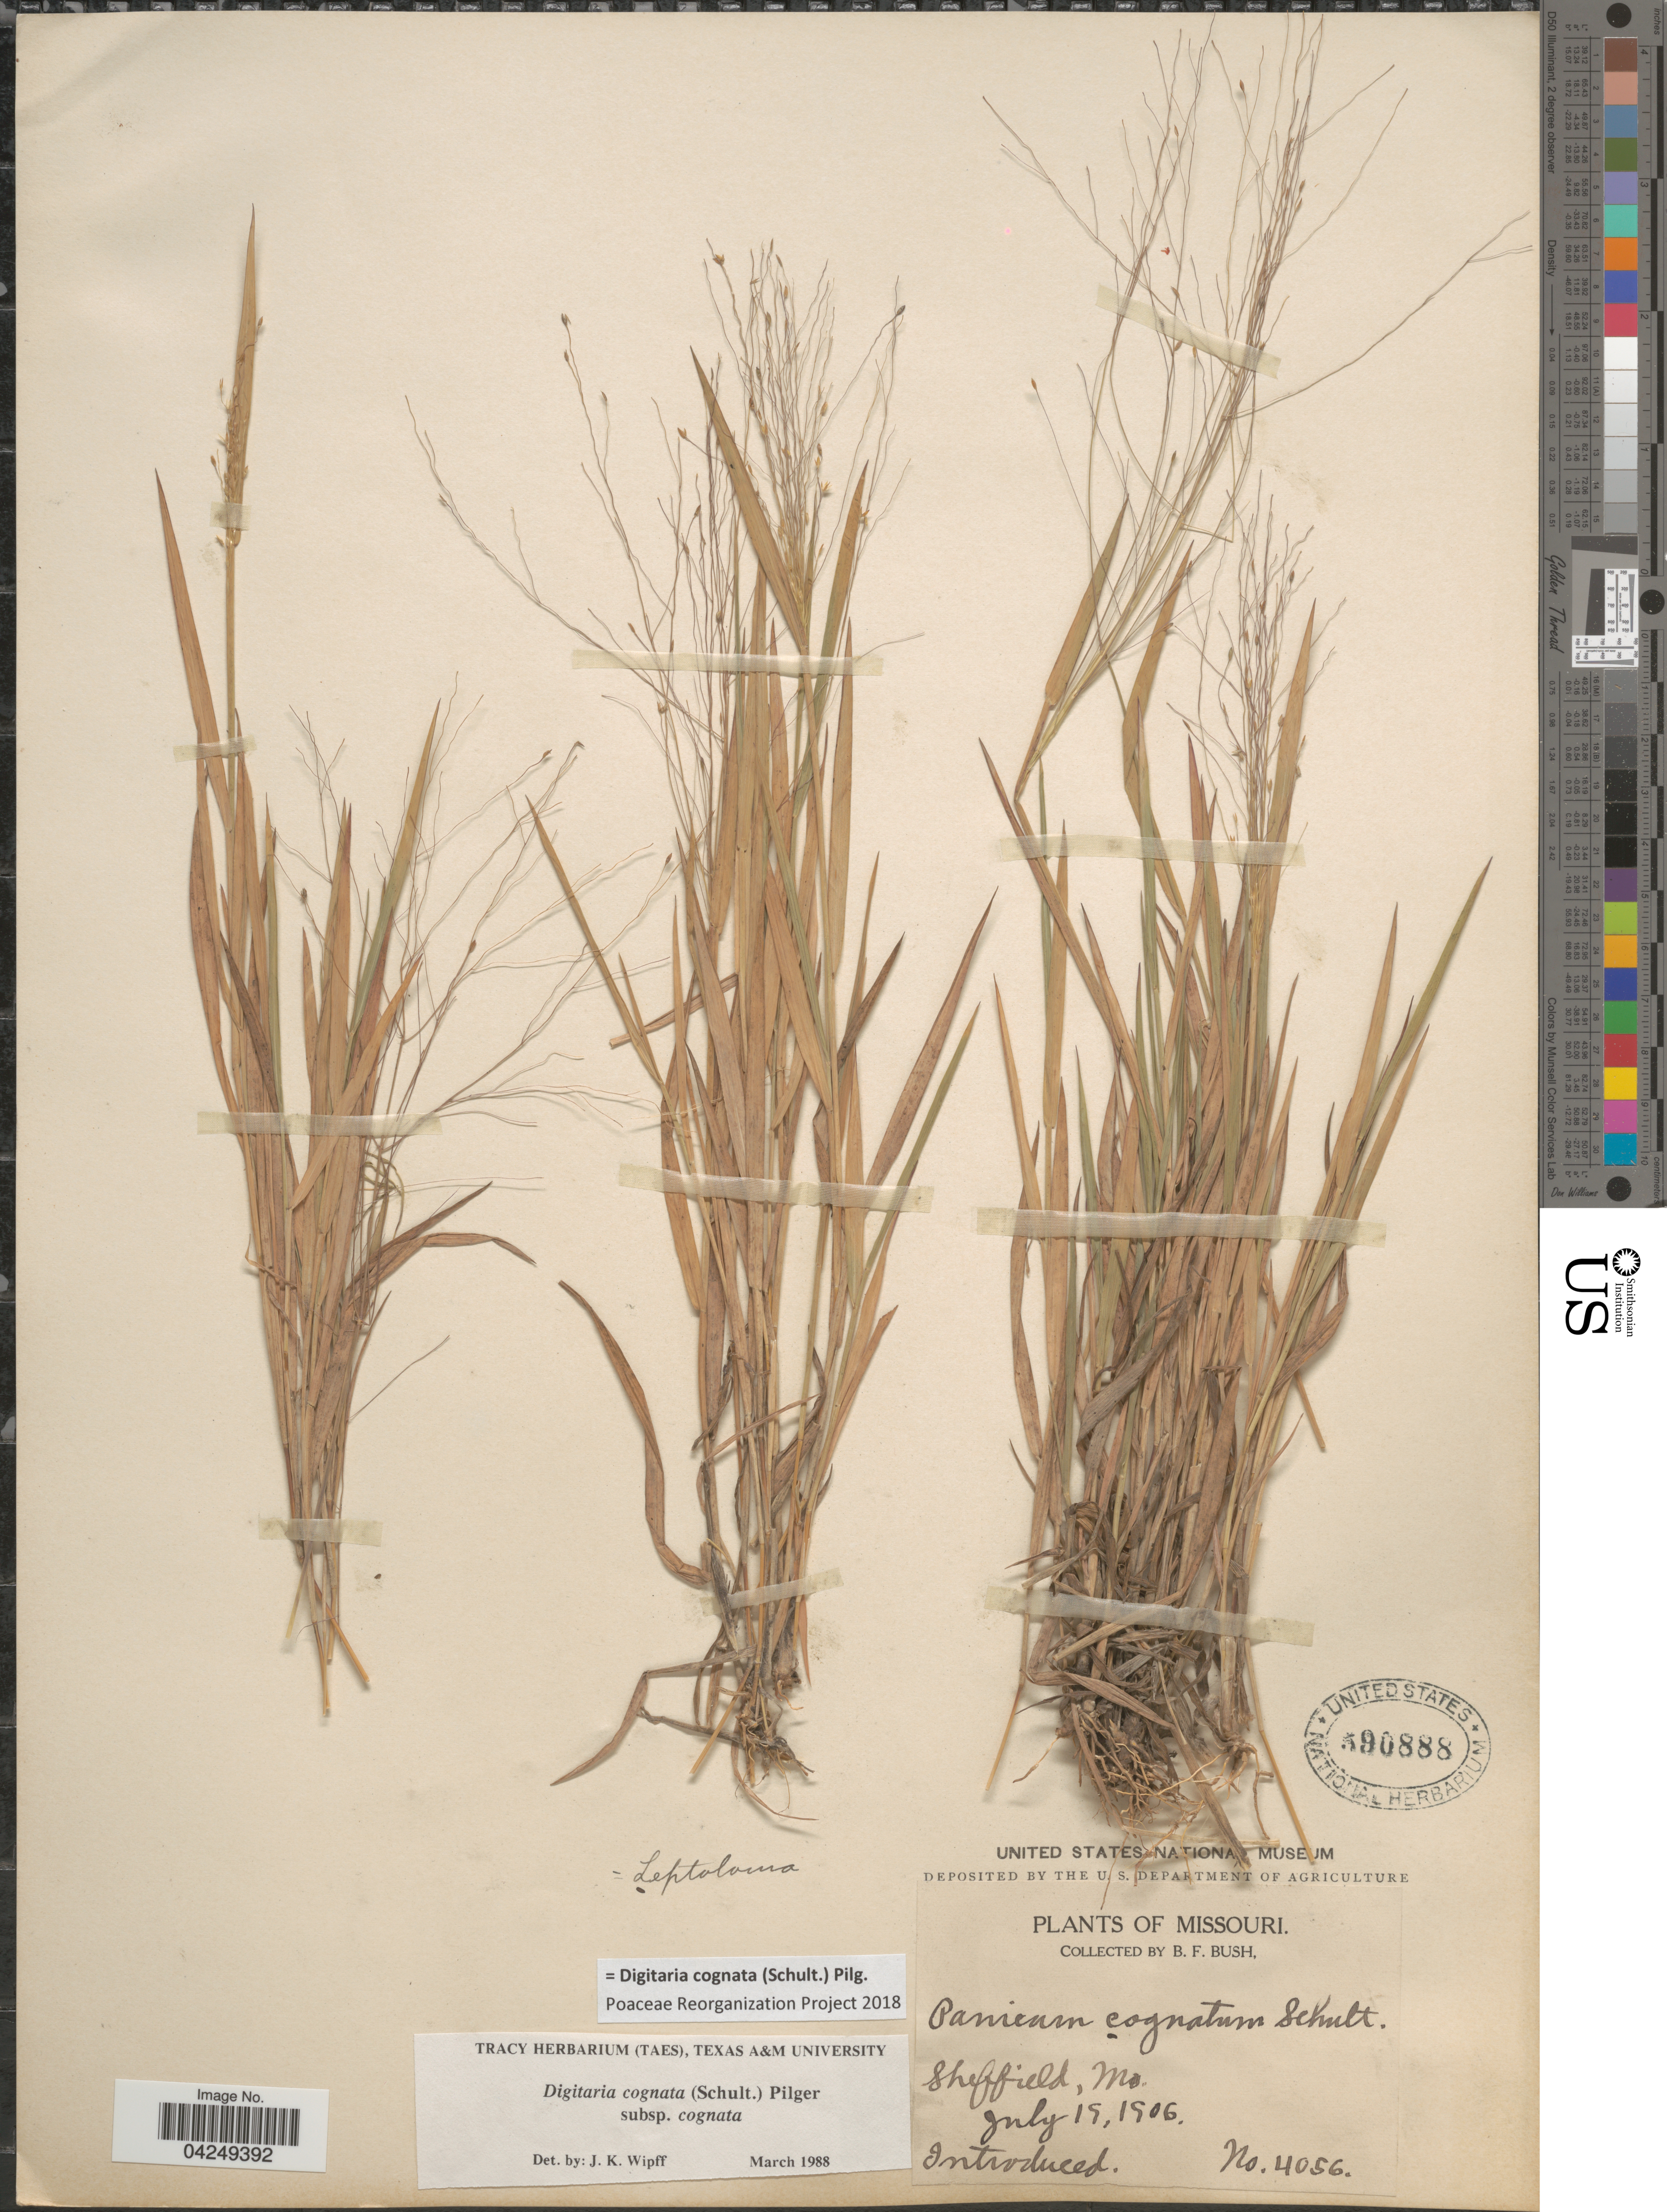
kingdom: Plantae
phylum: Tracheophyta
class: Liliopsida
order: Poales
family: Poaceae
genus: Digitaria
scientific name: Digitaria cognata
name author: (Scult.) Pilg.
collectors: B. F. Bush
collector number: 4056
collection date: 1906-07-19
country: United States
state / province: Missouri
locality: Sheffield.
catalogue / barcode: US 390888